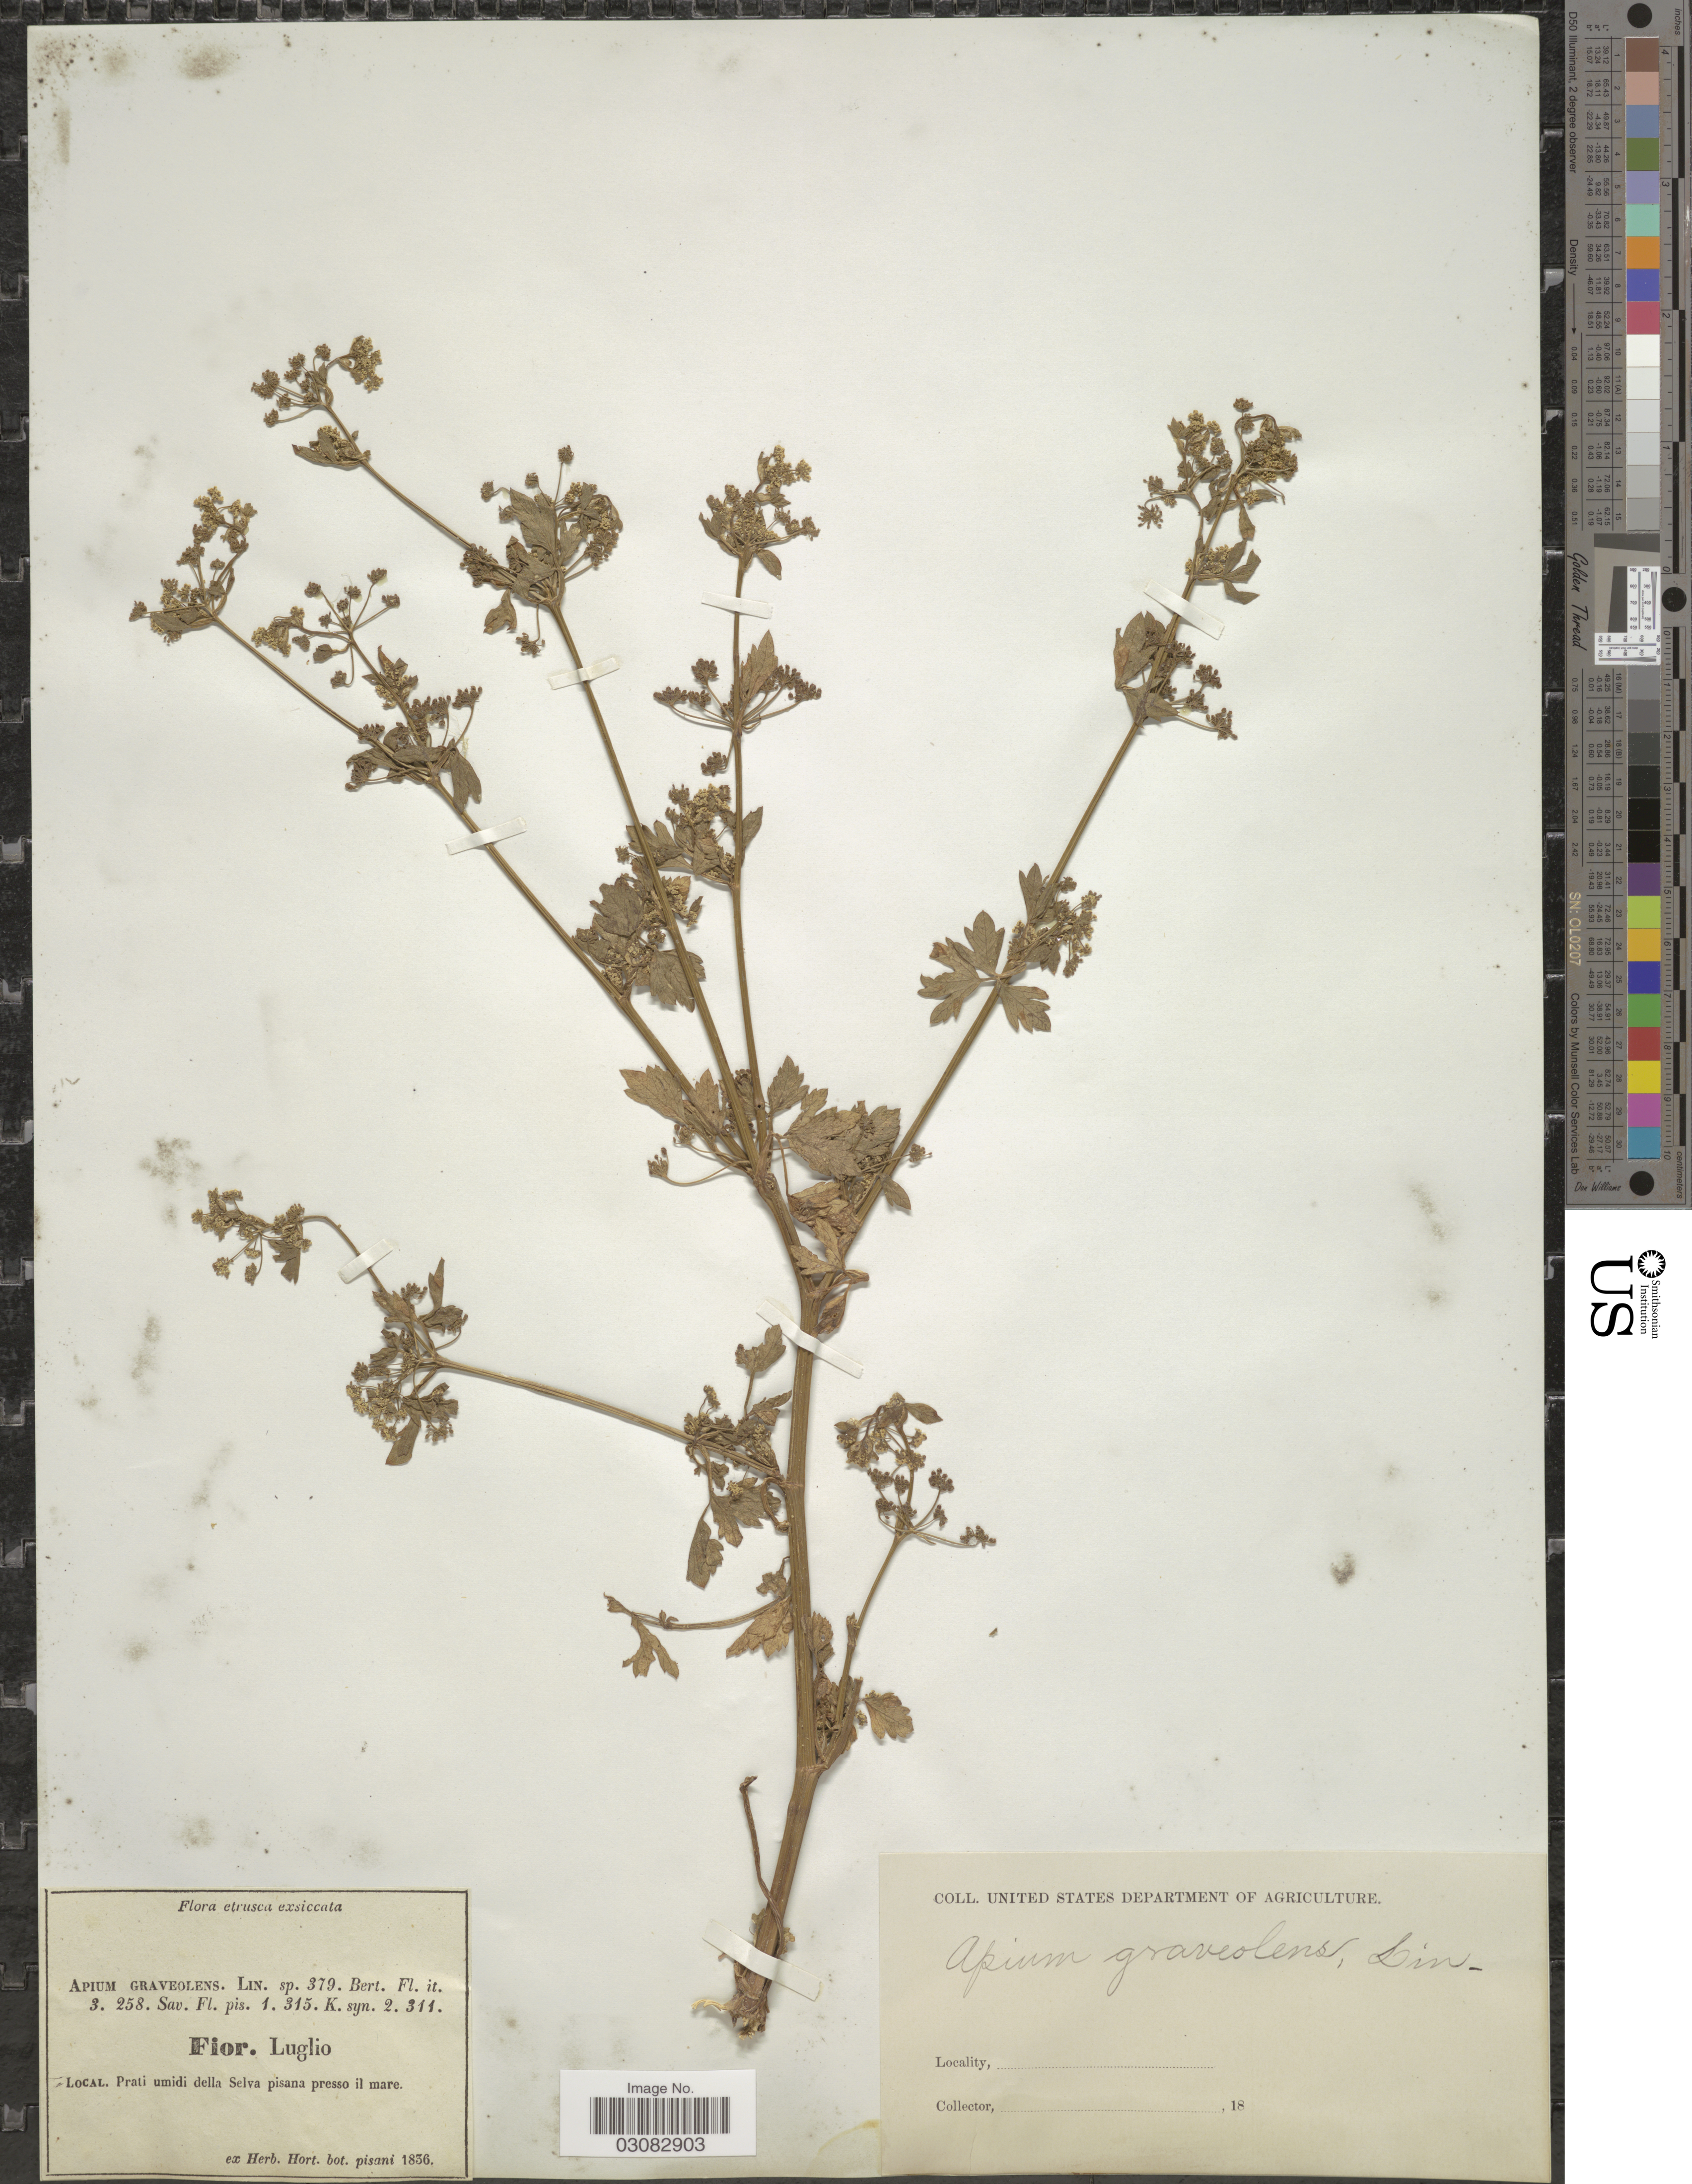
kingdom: Plantae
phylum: Tracheophyta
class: Magnoliopsida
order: Apiales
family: Apiaceae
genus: Apium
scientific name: Apium graveolens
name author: L.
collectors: ex herb. Hort. Bot. Pisani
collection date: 1836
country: Italy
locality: Prati umidi della Selva pisana presso il mare.